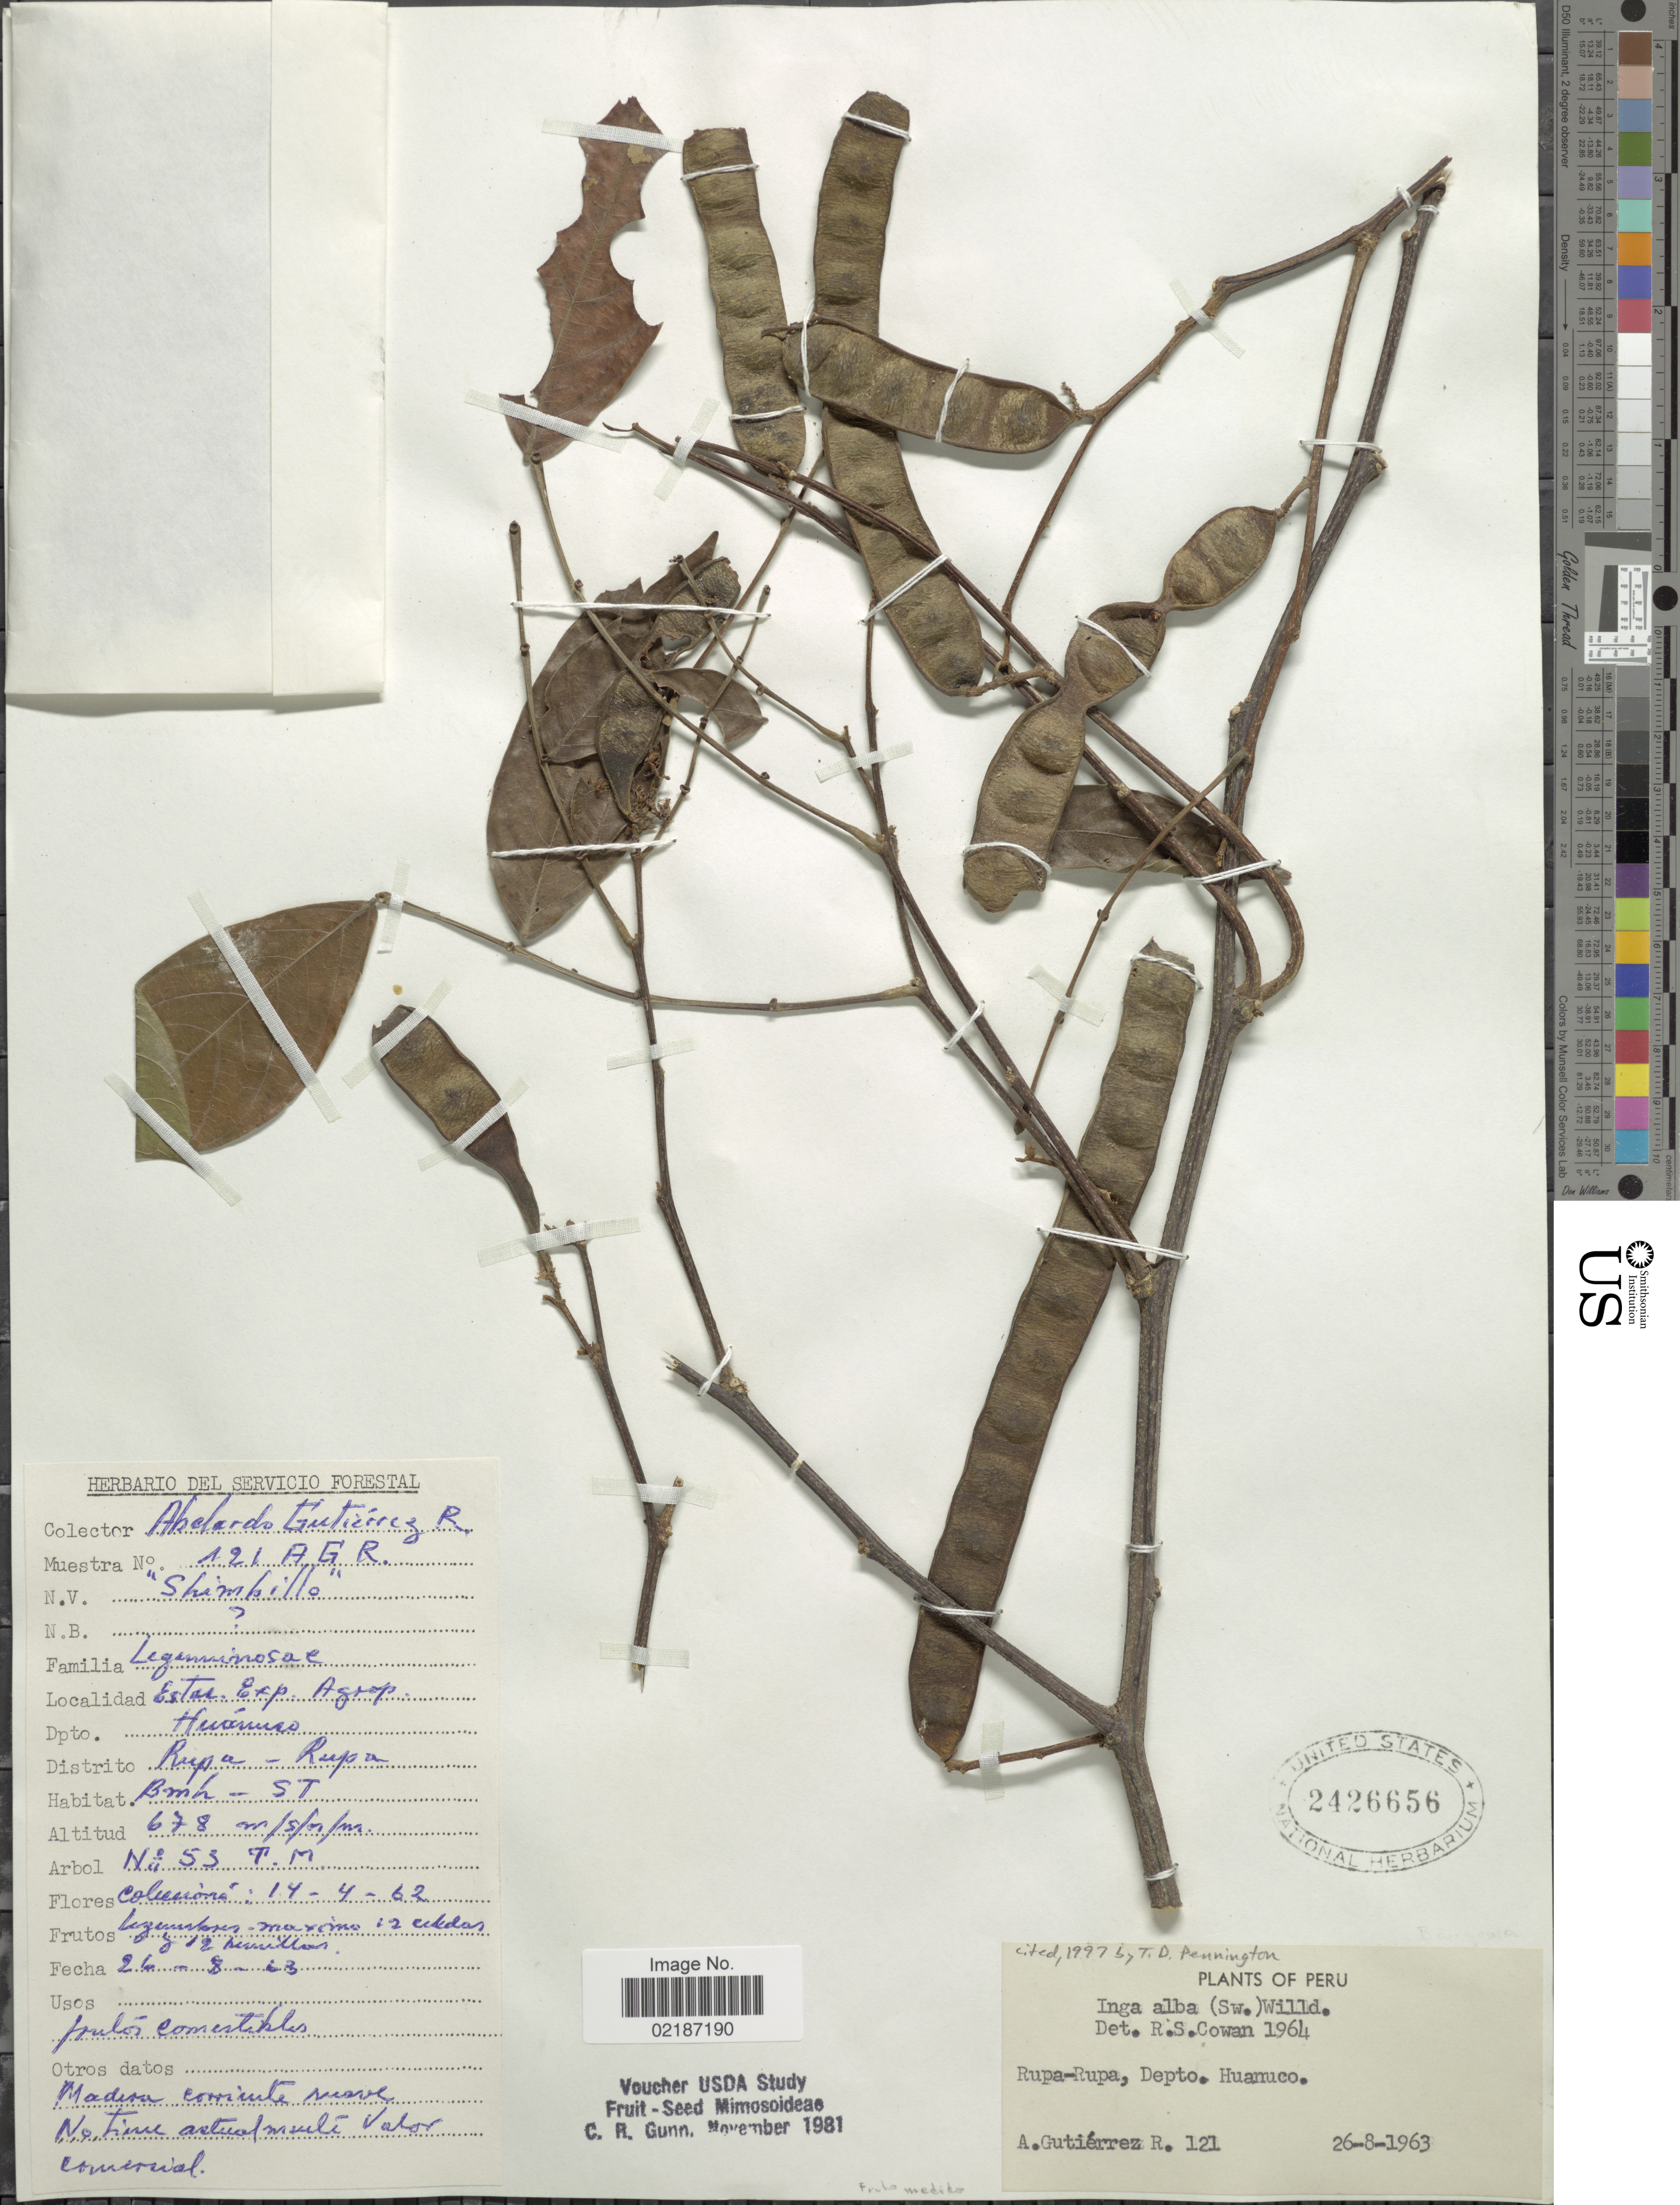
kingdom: Plantae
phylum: Tracheophyta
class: Magnoliopsida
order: Fabales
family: Fabaceae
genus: Inga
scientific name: Inga alba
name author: (Sw.) Willd.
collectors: A. Gutiérrez R.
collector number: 121AGR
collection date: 1963-08-26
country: Peru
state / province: Huánuco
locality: Estar Exp. Agsop, Distrito Rupa- Rupa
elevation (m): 678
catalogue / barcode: US 2426656